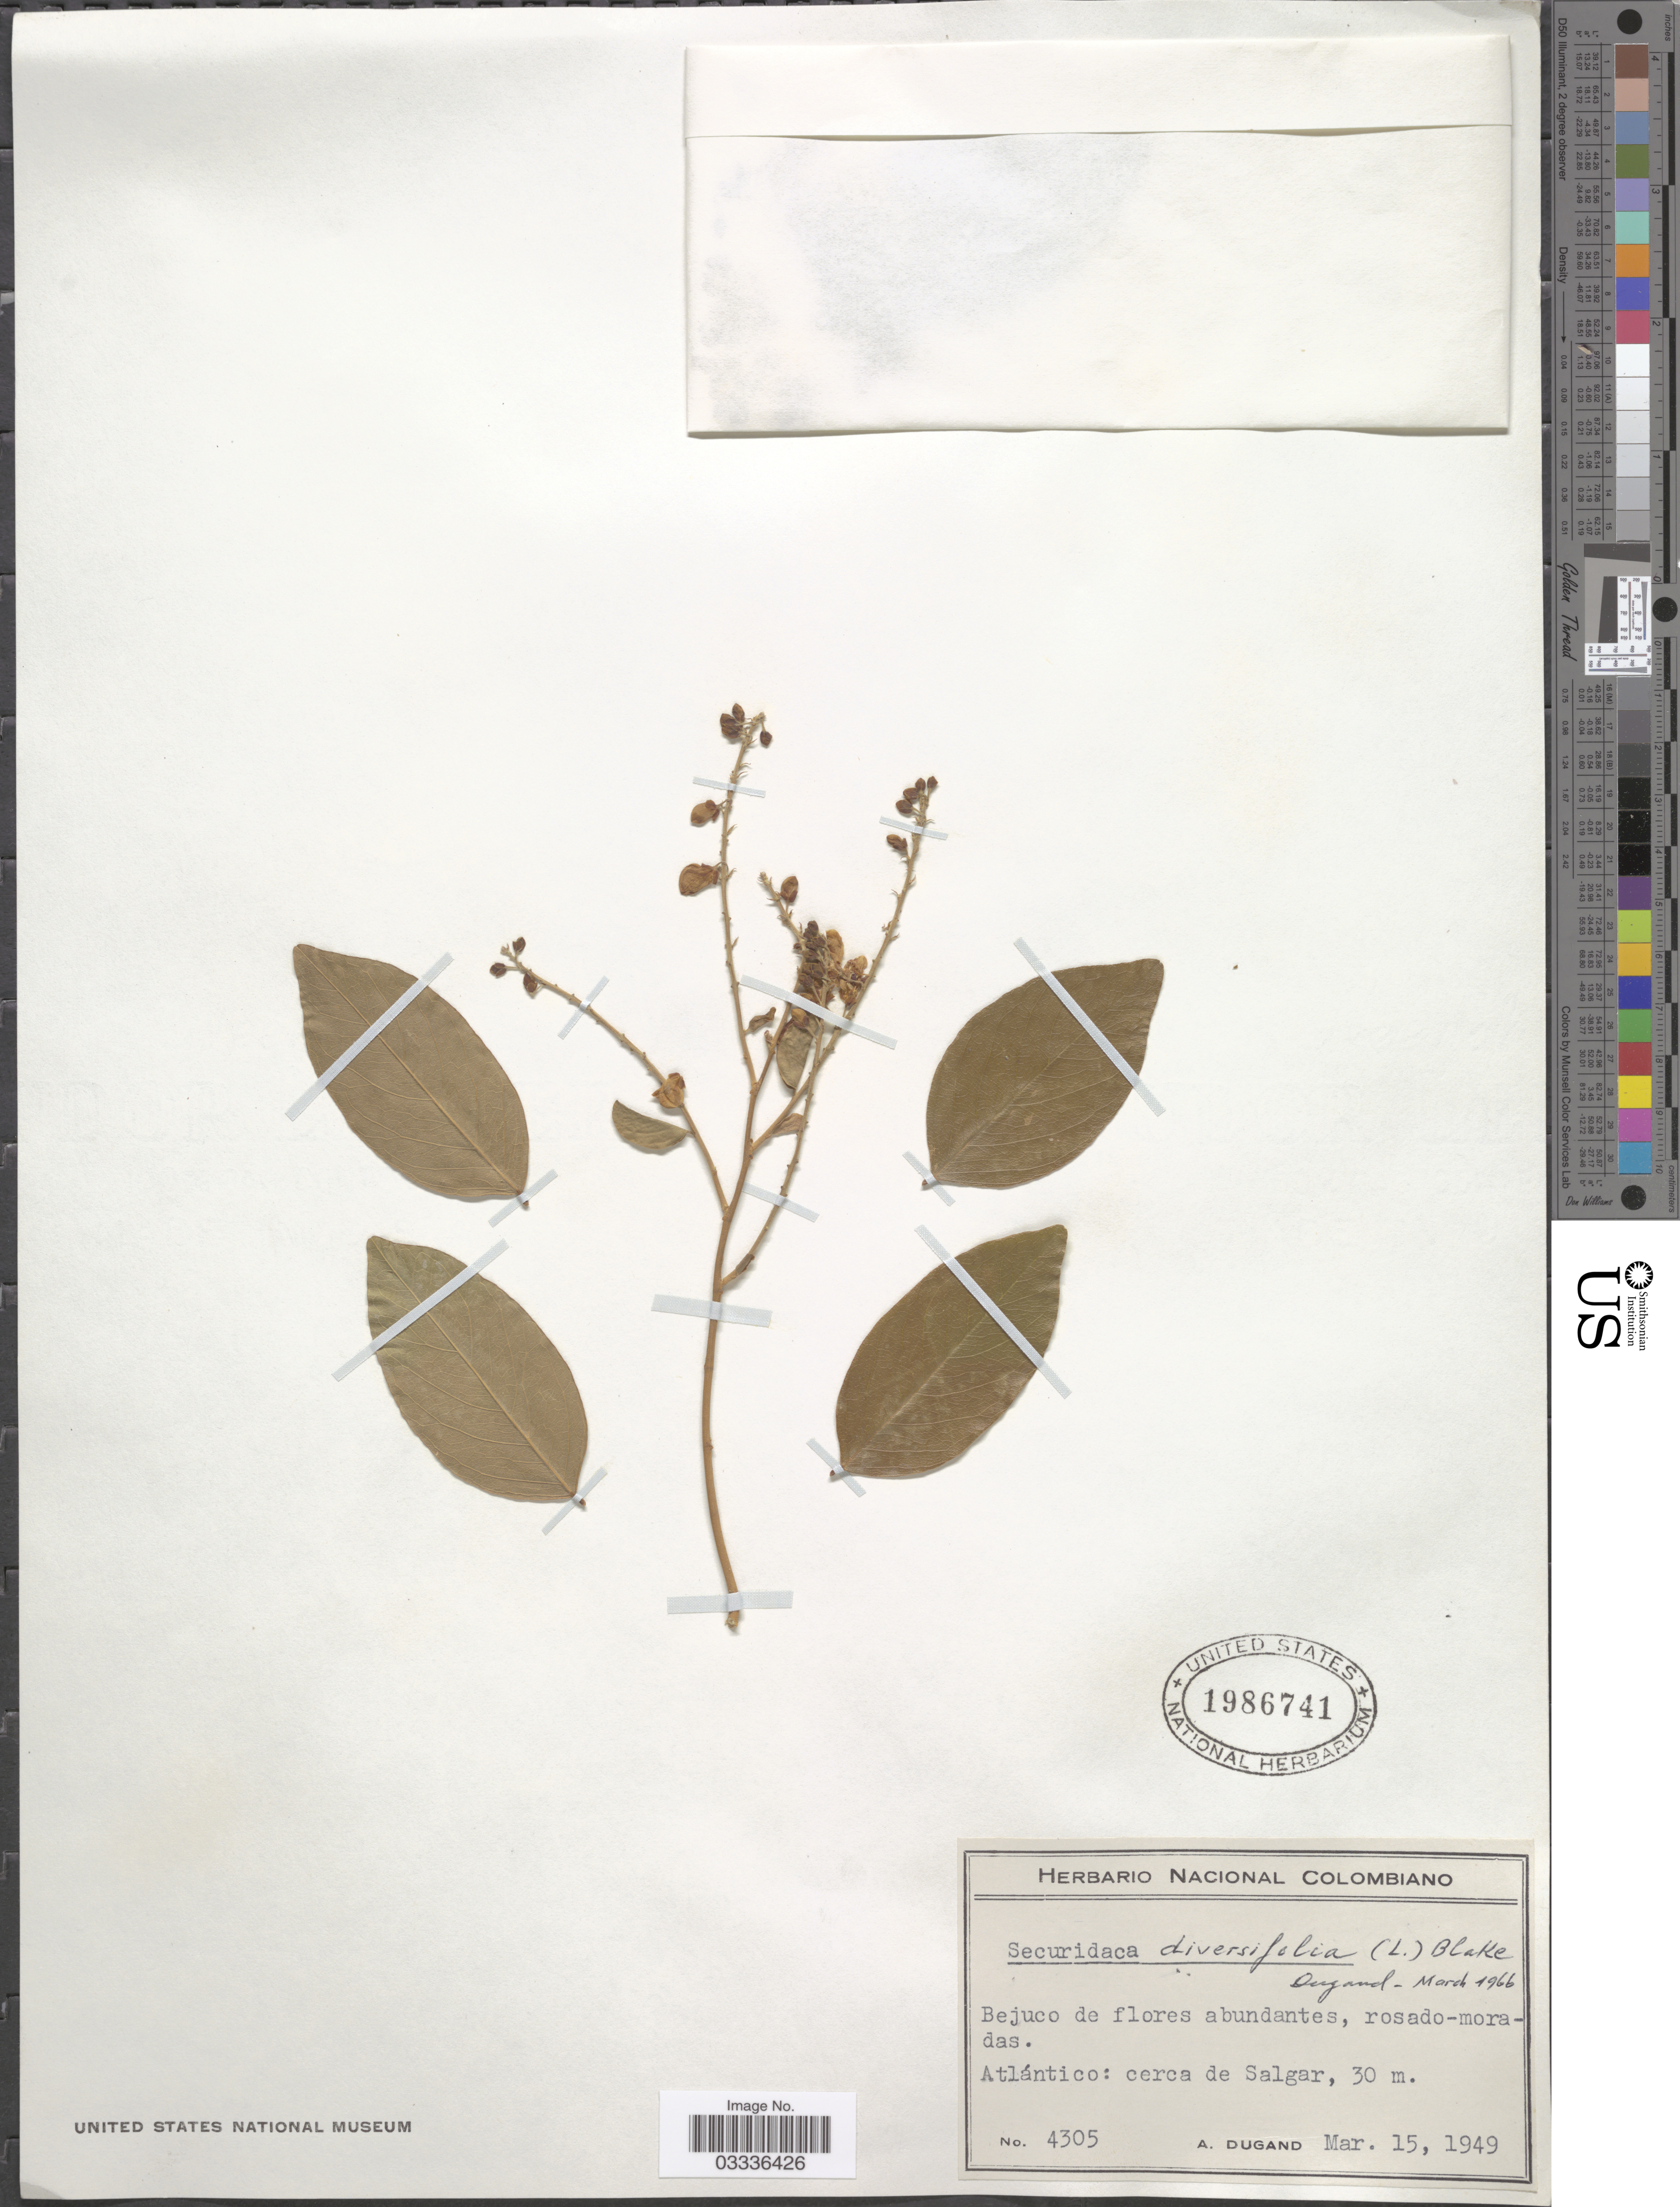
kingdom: Plantae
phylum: Tracheophyta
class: Magnoliopsida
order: Fabales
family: Polygalaceae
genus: Securidaca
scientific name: Securidaca diversifolia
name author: (L.) S.F. Blake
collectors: A. Dugand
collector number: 4305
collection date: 1949-03-15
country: Colombia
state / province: Atlántico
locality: Cerca de Salgar.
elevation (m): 30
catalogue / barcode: US 1986741